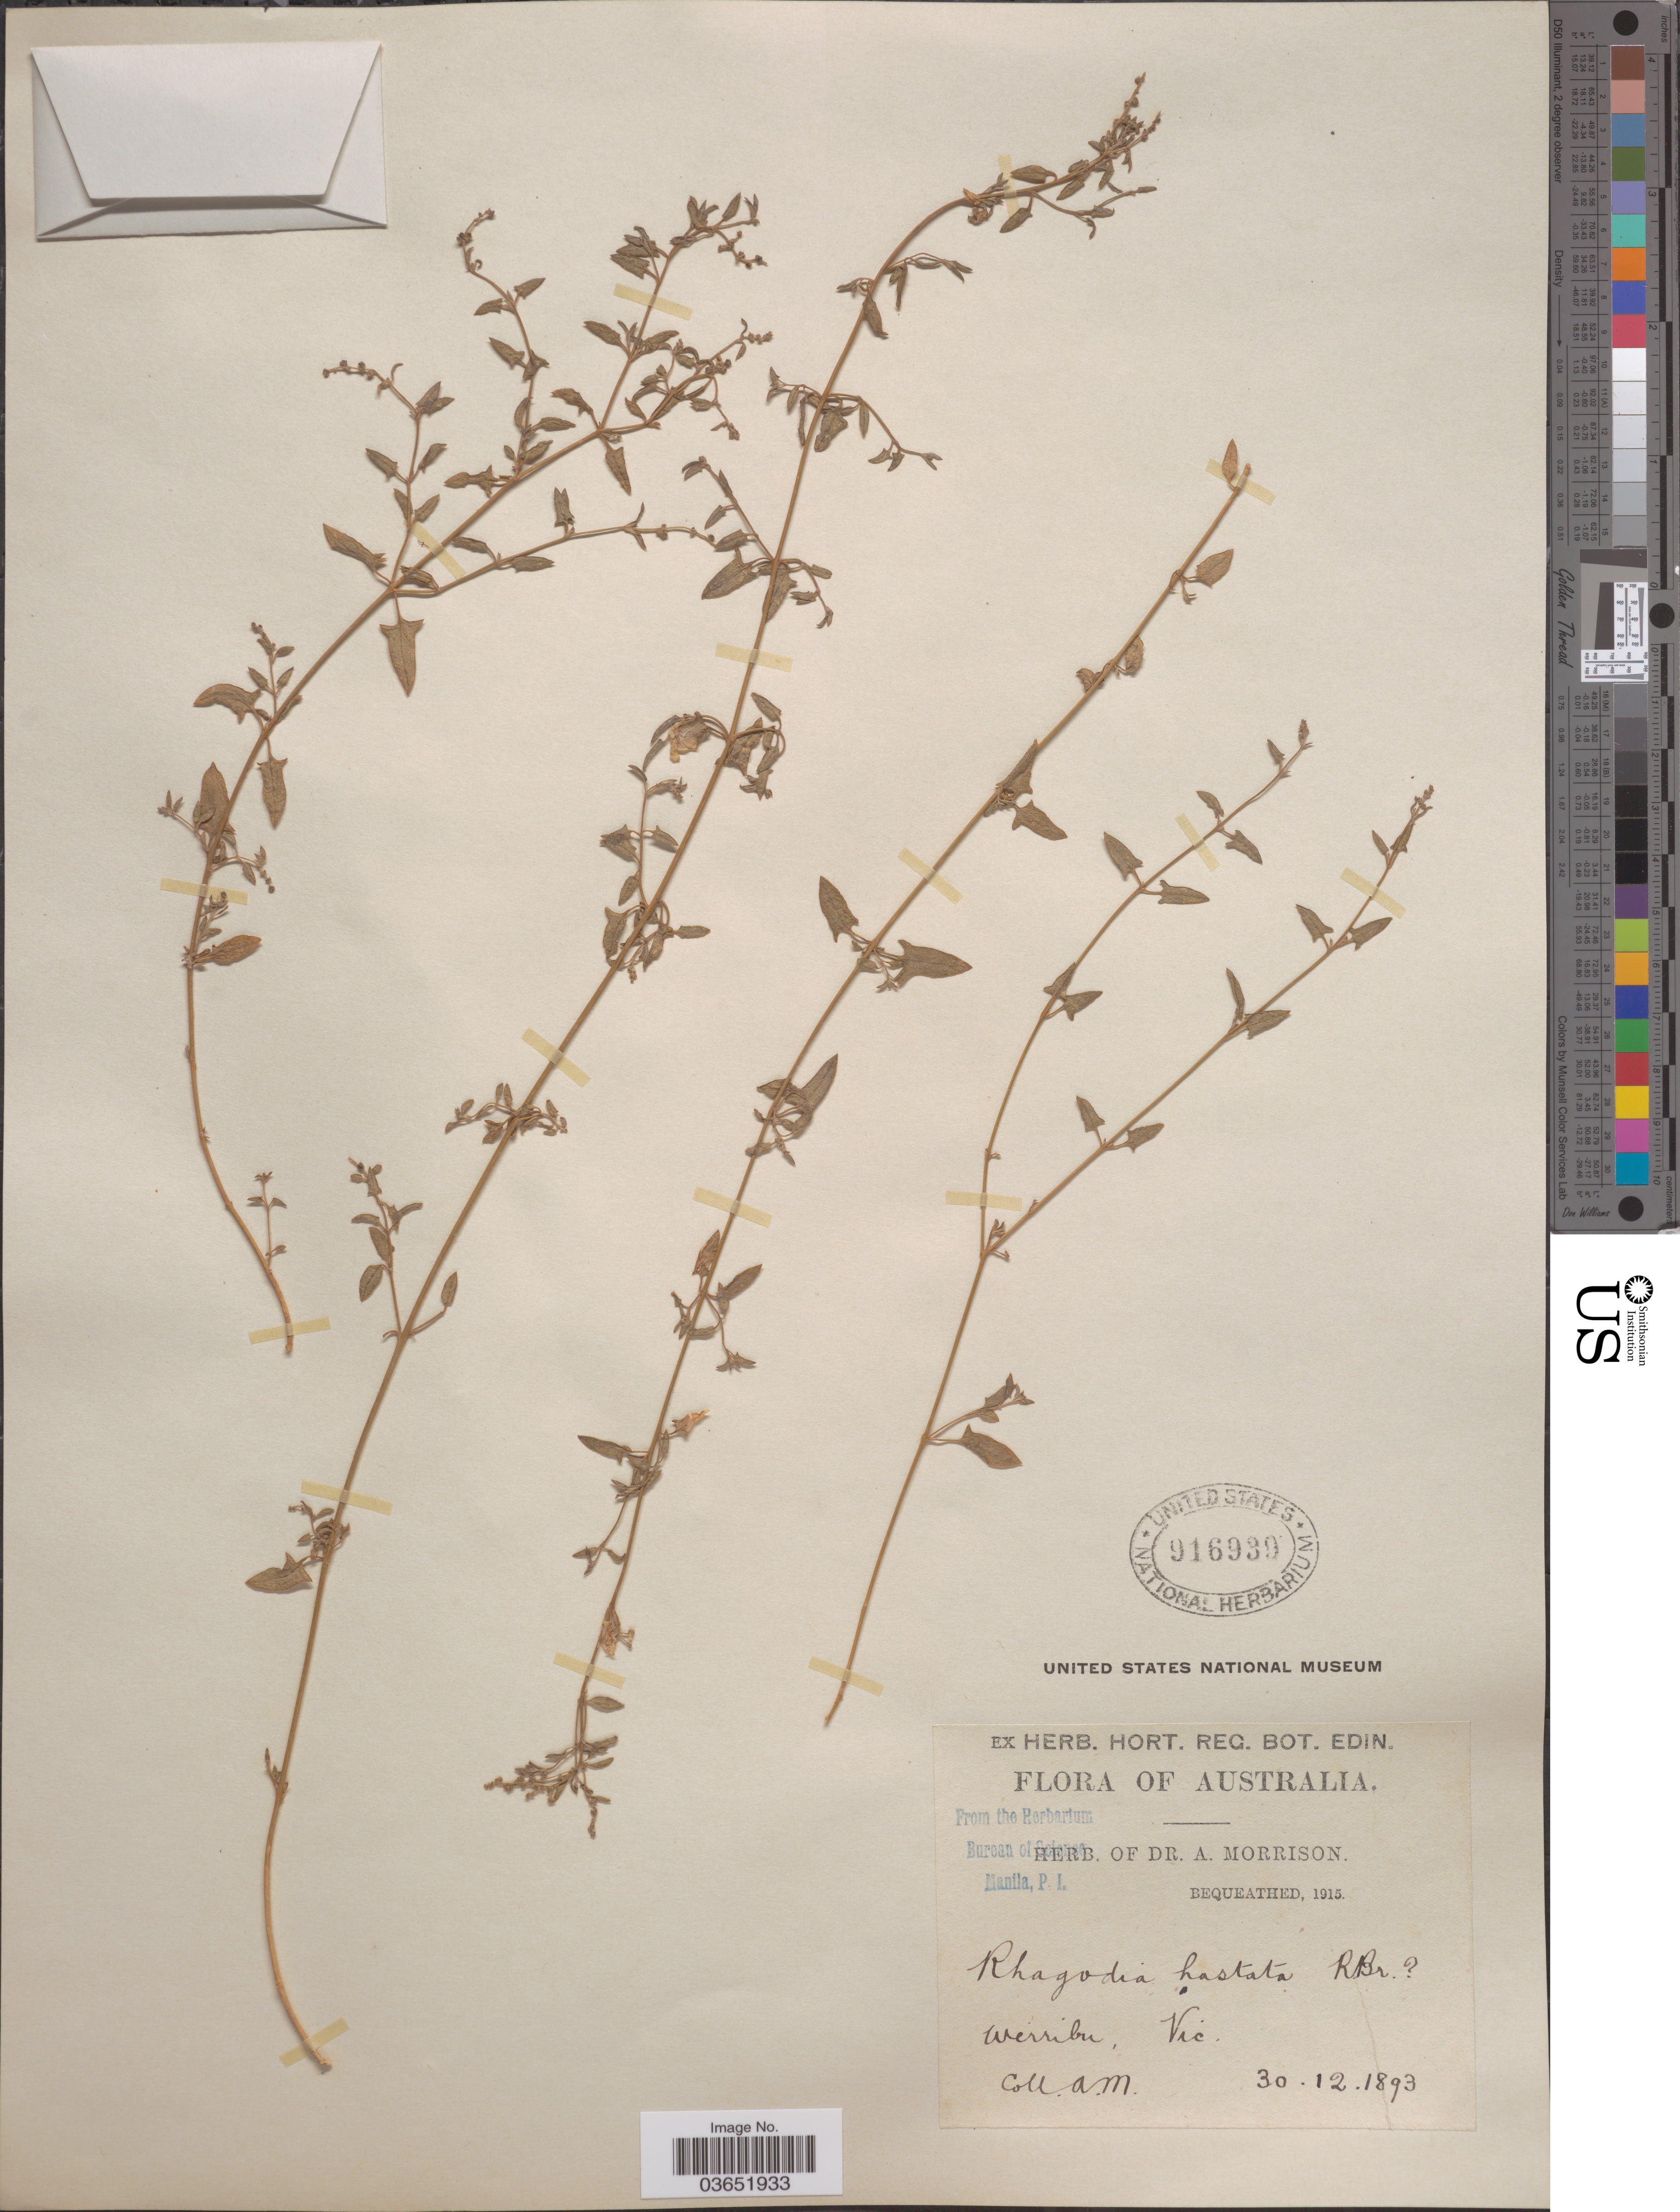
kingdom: Plantae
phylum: Tracheophyta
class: Magnoliopsida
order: Caryophyllales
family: Amaranthaceae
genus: Rhagodia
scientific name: Rhagodia hastata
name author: R. Br.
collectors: A. Morrison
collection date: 1893-12-30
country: Australia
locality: Werribee, Vic.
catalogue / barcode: US 916939